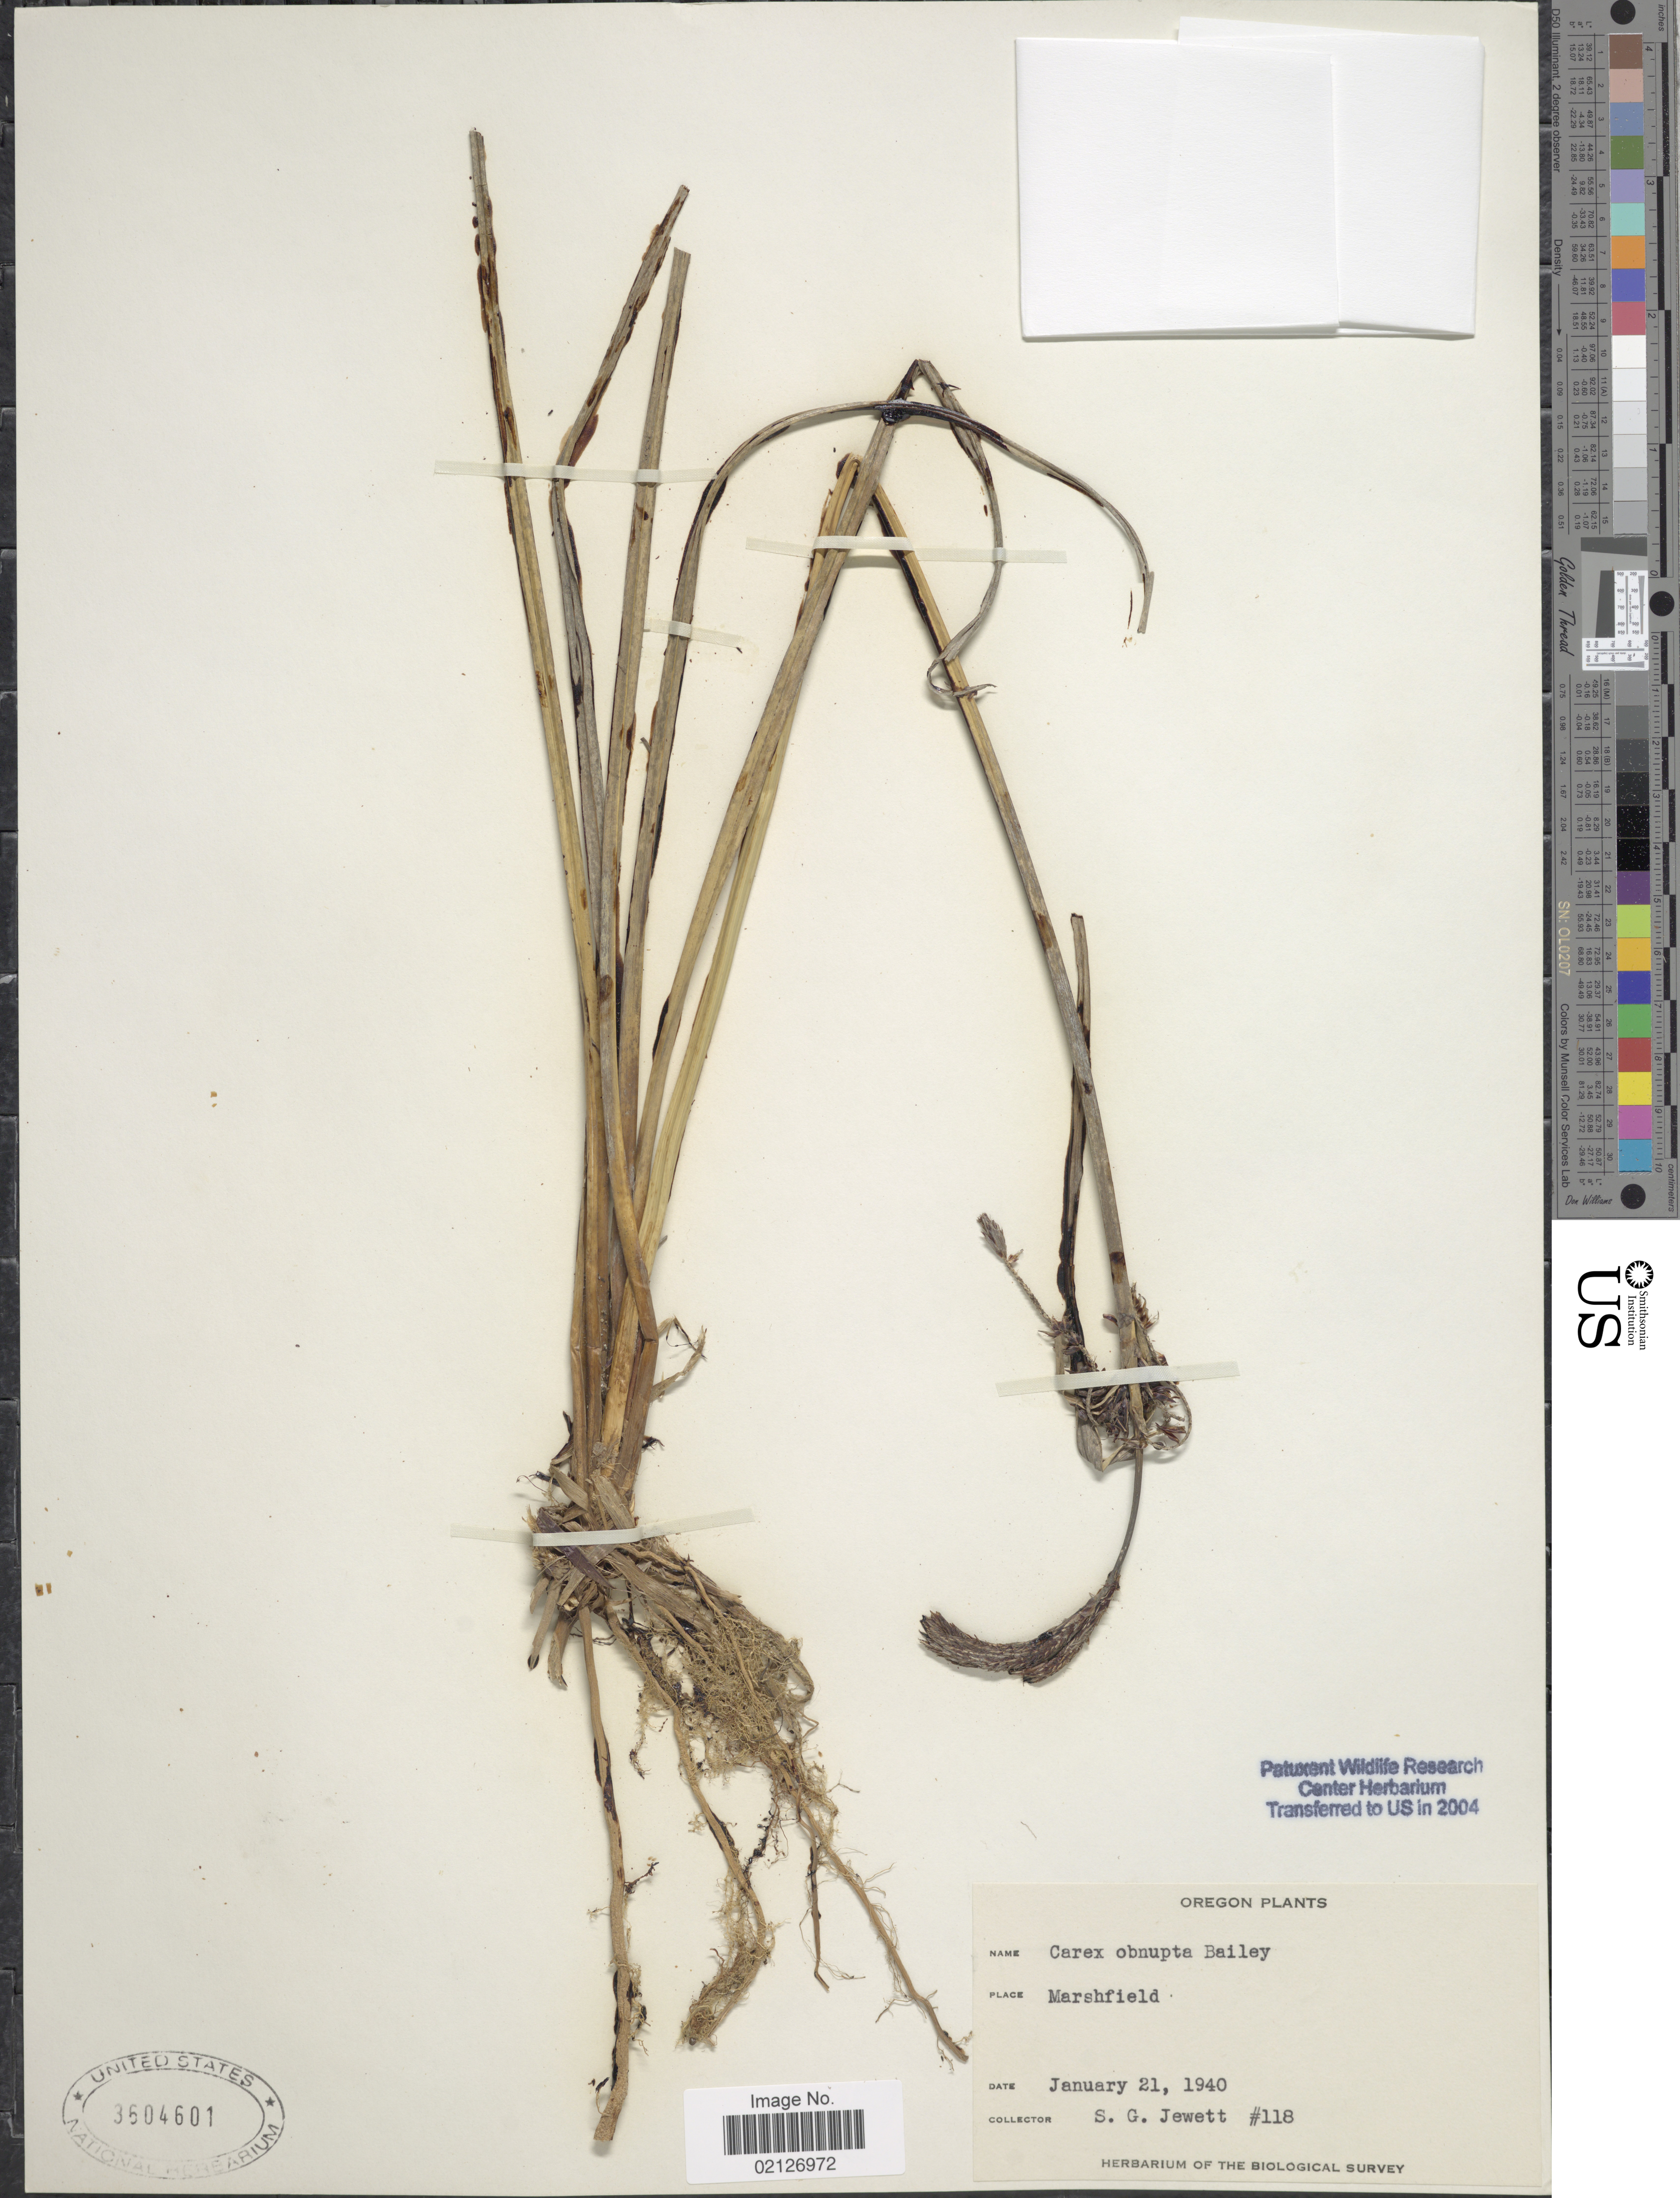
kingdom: Plantae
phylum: Tracheophyta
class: Liliopsida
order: Poales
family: Cyperaceae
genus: Carex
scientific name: Carex obnupta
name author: L.H. Bailey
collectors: S. Jewett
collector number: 118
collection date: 1940-01-21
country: United States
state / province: Oregon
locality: Marshfield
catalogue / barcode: US 3604601